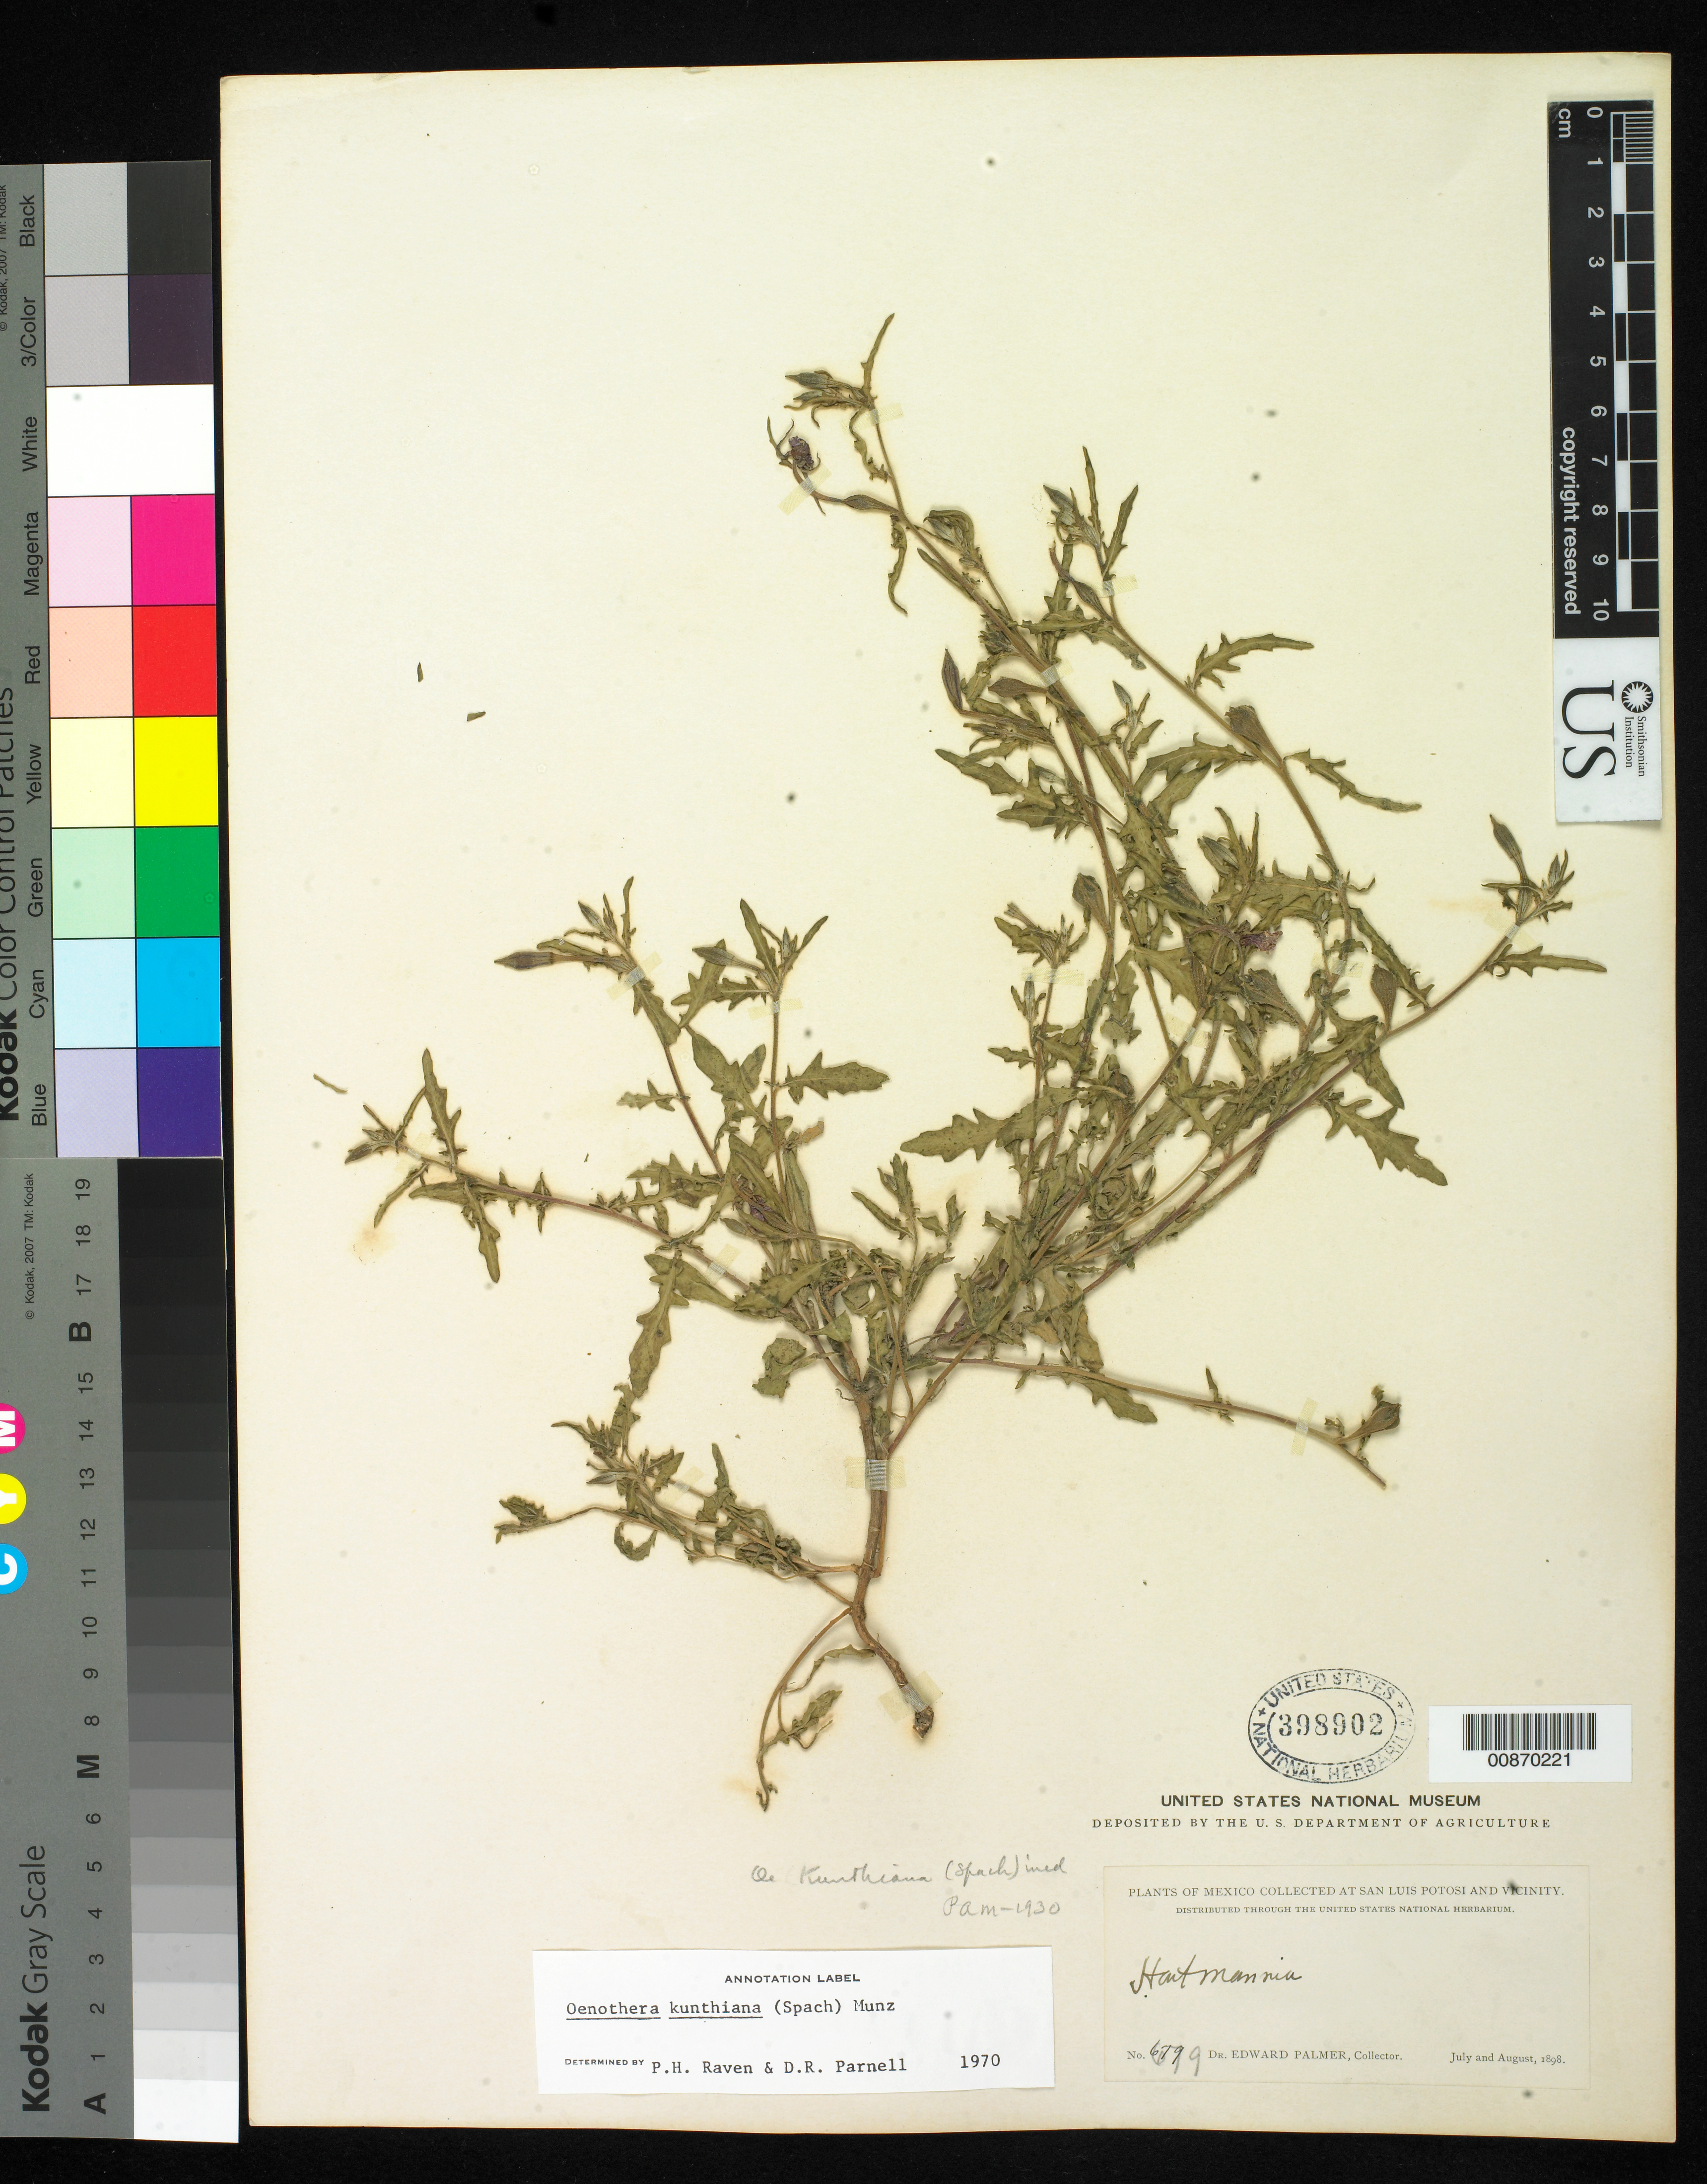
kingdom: Plantae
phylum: Tracheophyta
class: Magnoliopsida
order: Myrtales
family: Onagraceae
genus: Oenothera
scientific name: Oenothera kunthiana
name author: (Spach) Munz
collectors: E. Palmer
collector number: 679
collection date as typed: Jul 1898 to -- Aug 1898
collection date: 1898-07/1898-08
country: Mexico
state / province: San Luis Potosí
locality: San Luis Potosí and vicinity.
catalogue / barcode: US 398902